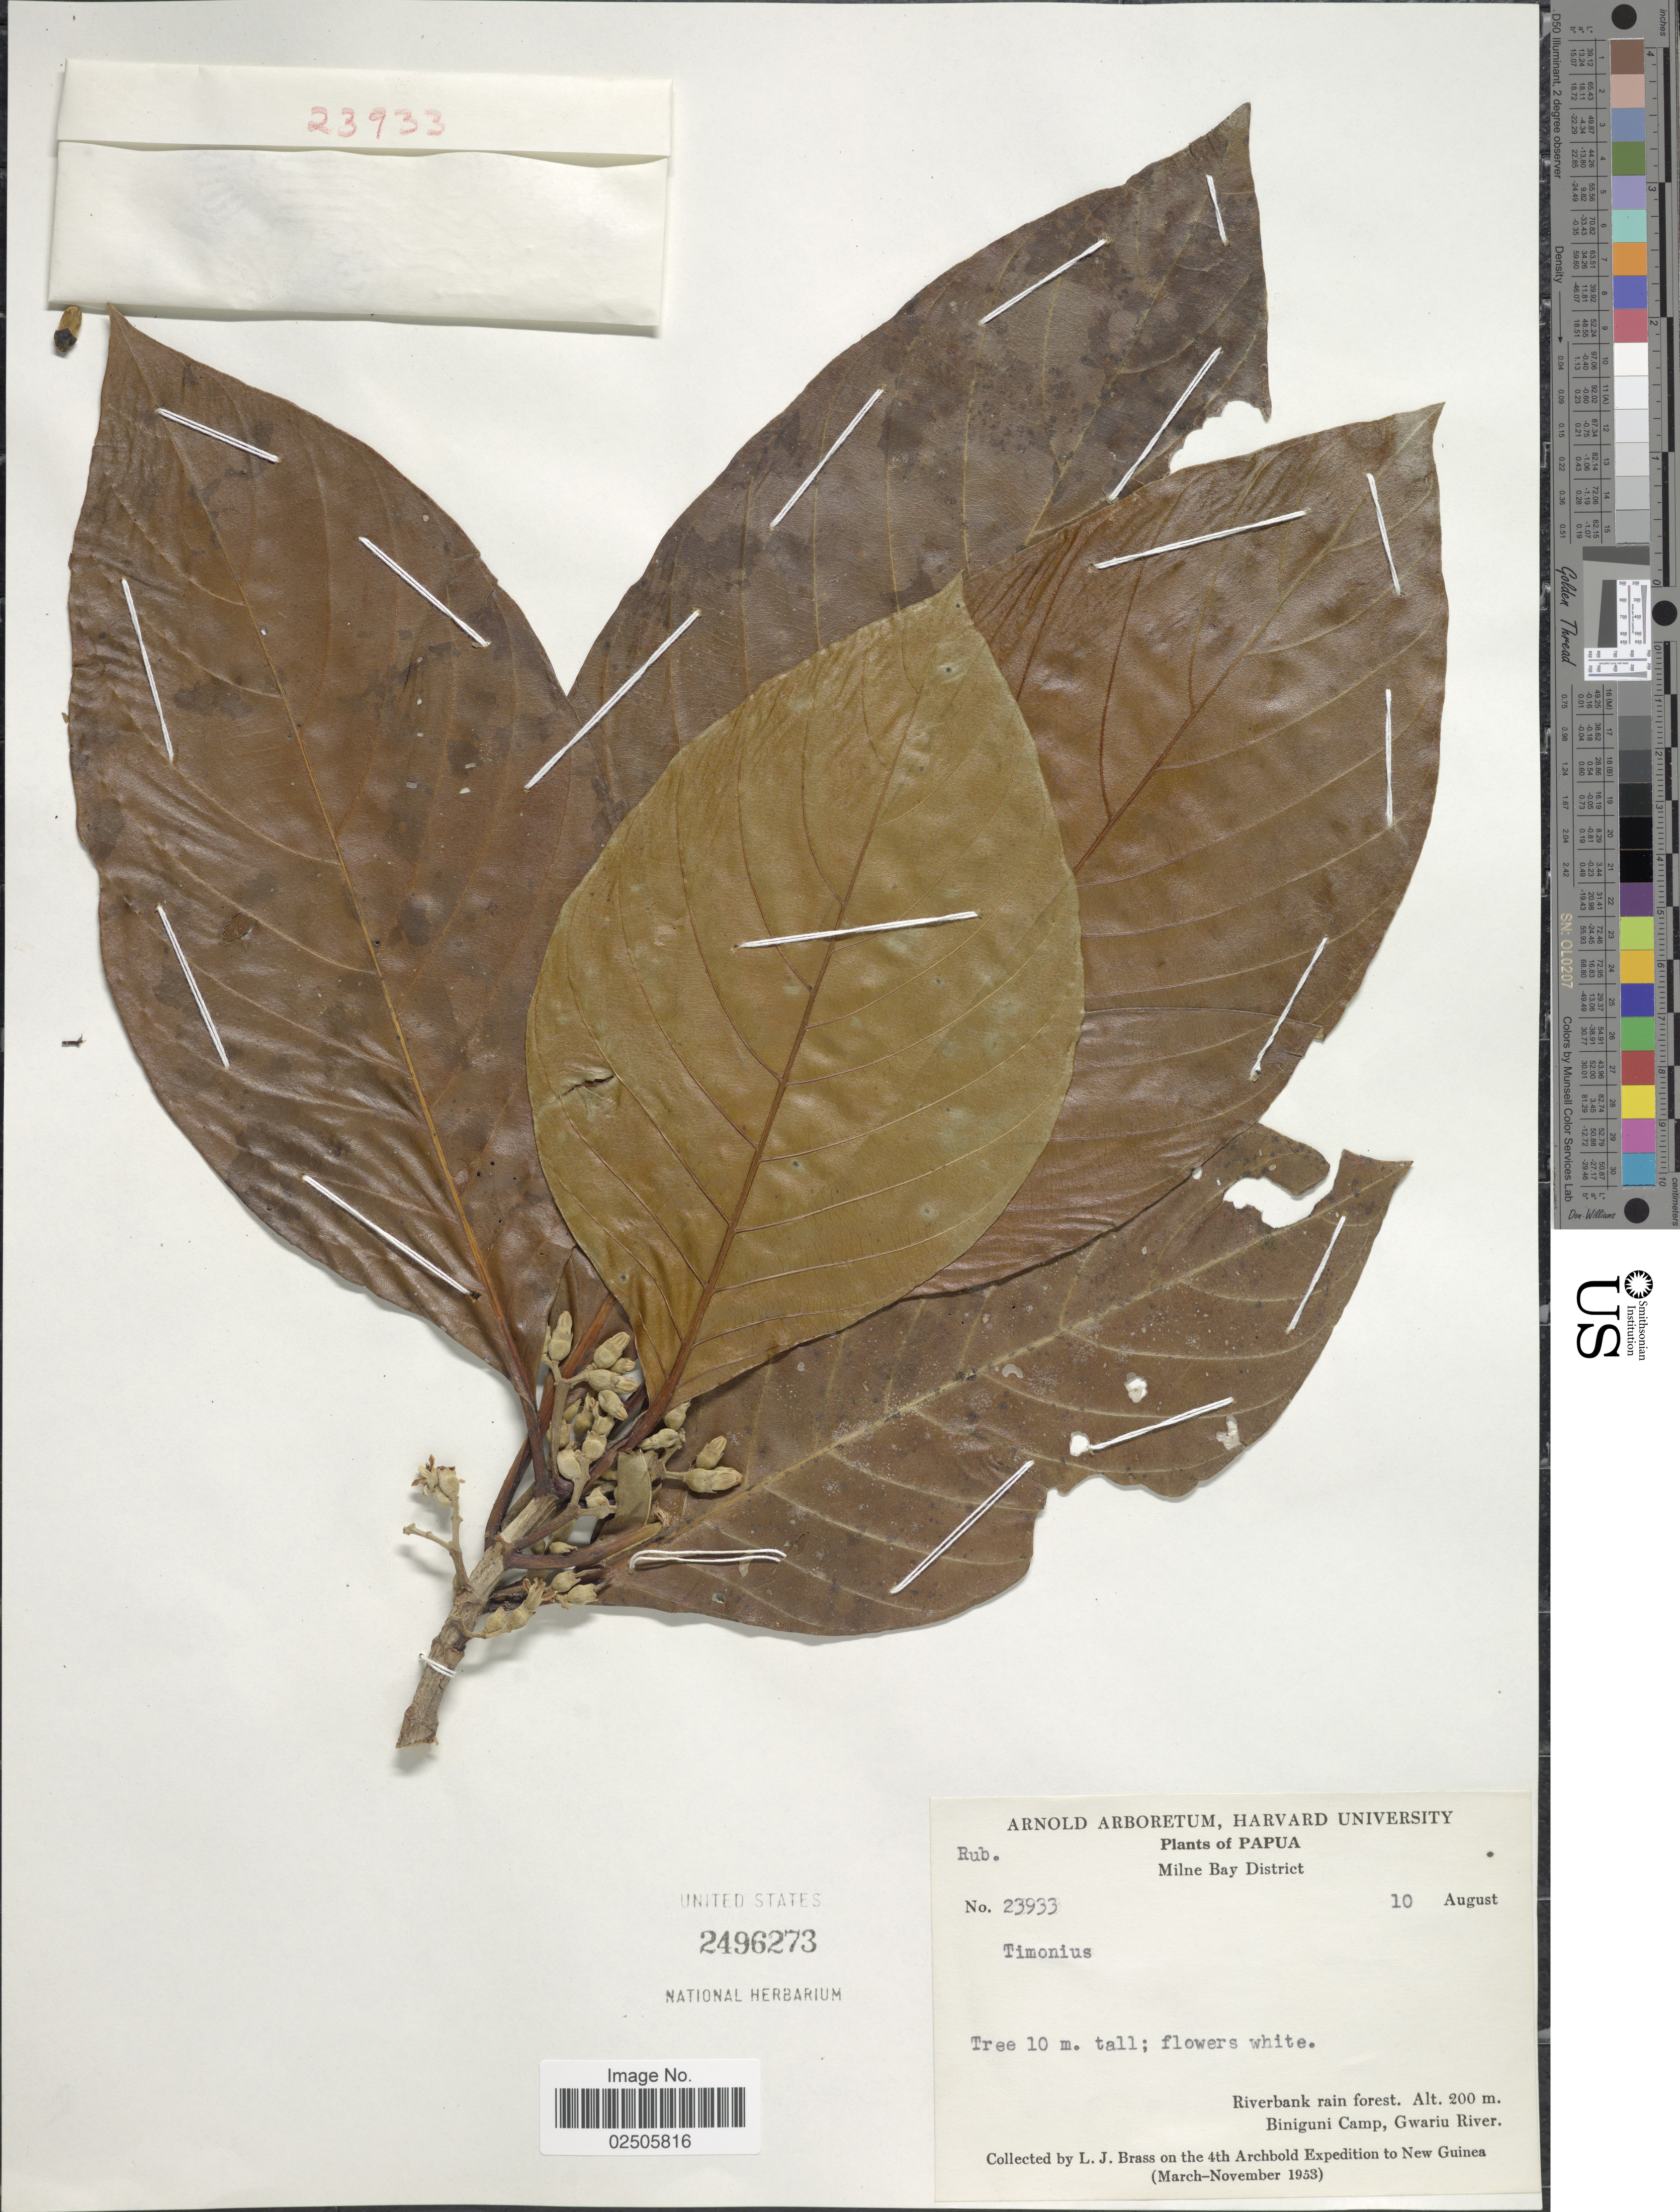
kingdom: Plantae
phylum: Tracheophyta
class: Magnoliopsida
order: Gentianales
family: Rubiaceae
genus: Timonius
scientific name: Timonius sp.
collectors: L. J. Brass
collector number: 23933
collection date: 1953-08-10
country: Papua New Guinea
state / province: Milne Bay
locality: Papua, Biniguni Camp, Gwariu River, New Guinea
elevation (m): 200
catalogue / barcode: US 2496273